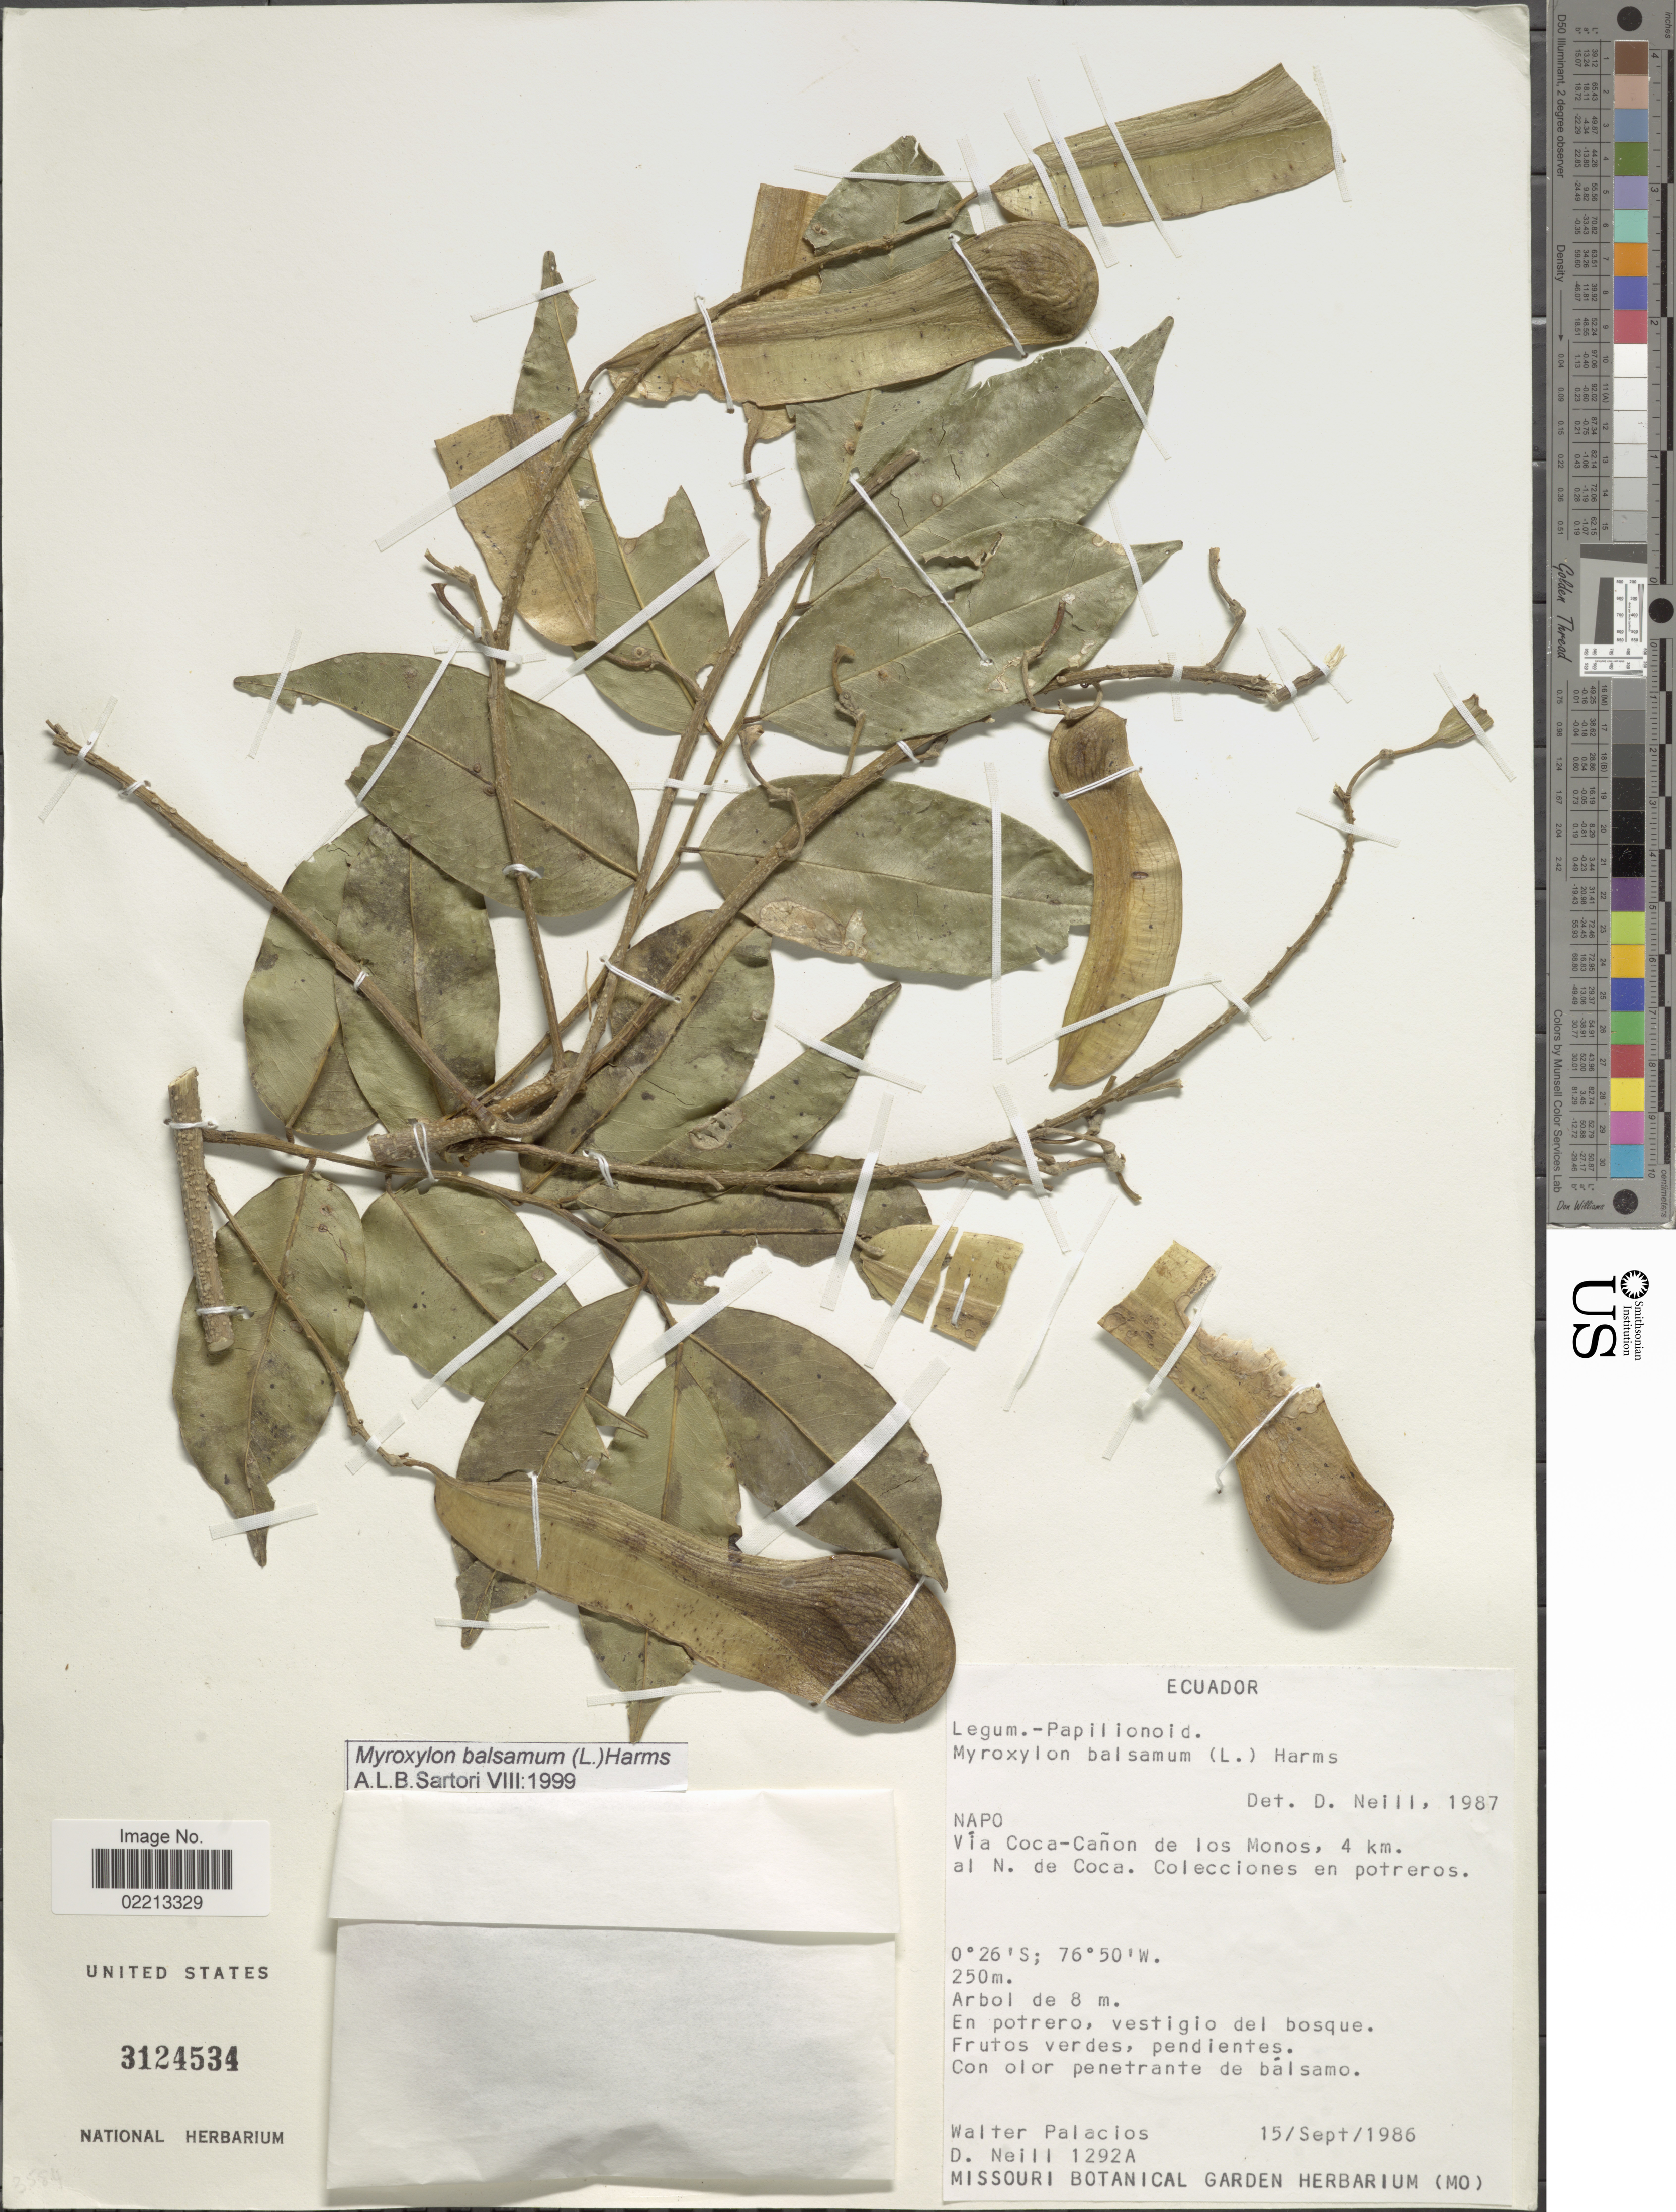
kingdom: Plantae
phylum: Tracheophyta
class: Magnoliopsida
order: Fabales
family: Fabaceae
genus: Myroxylon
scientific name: Myroxylon balsamum var. balsamum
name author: (L.) Harms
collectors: W. Palacios & D. Neill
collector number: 1292A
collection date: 1986-09-15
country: Ecuador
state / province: Napo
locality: Via Coca-Canon de los Monos, 4 km. al N. de Coca.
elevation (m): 250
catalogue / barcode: US 3124534